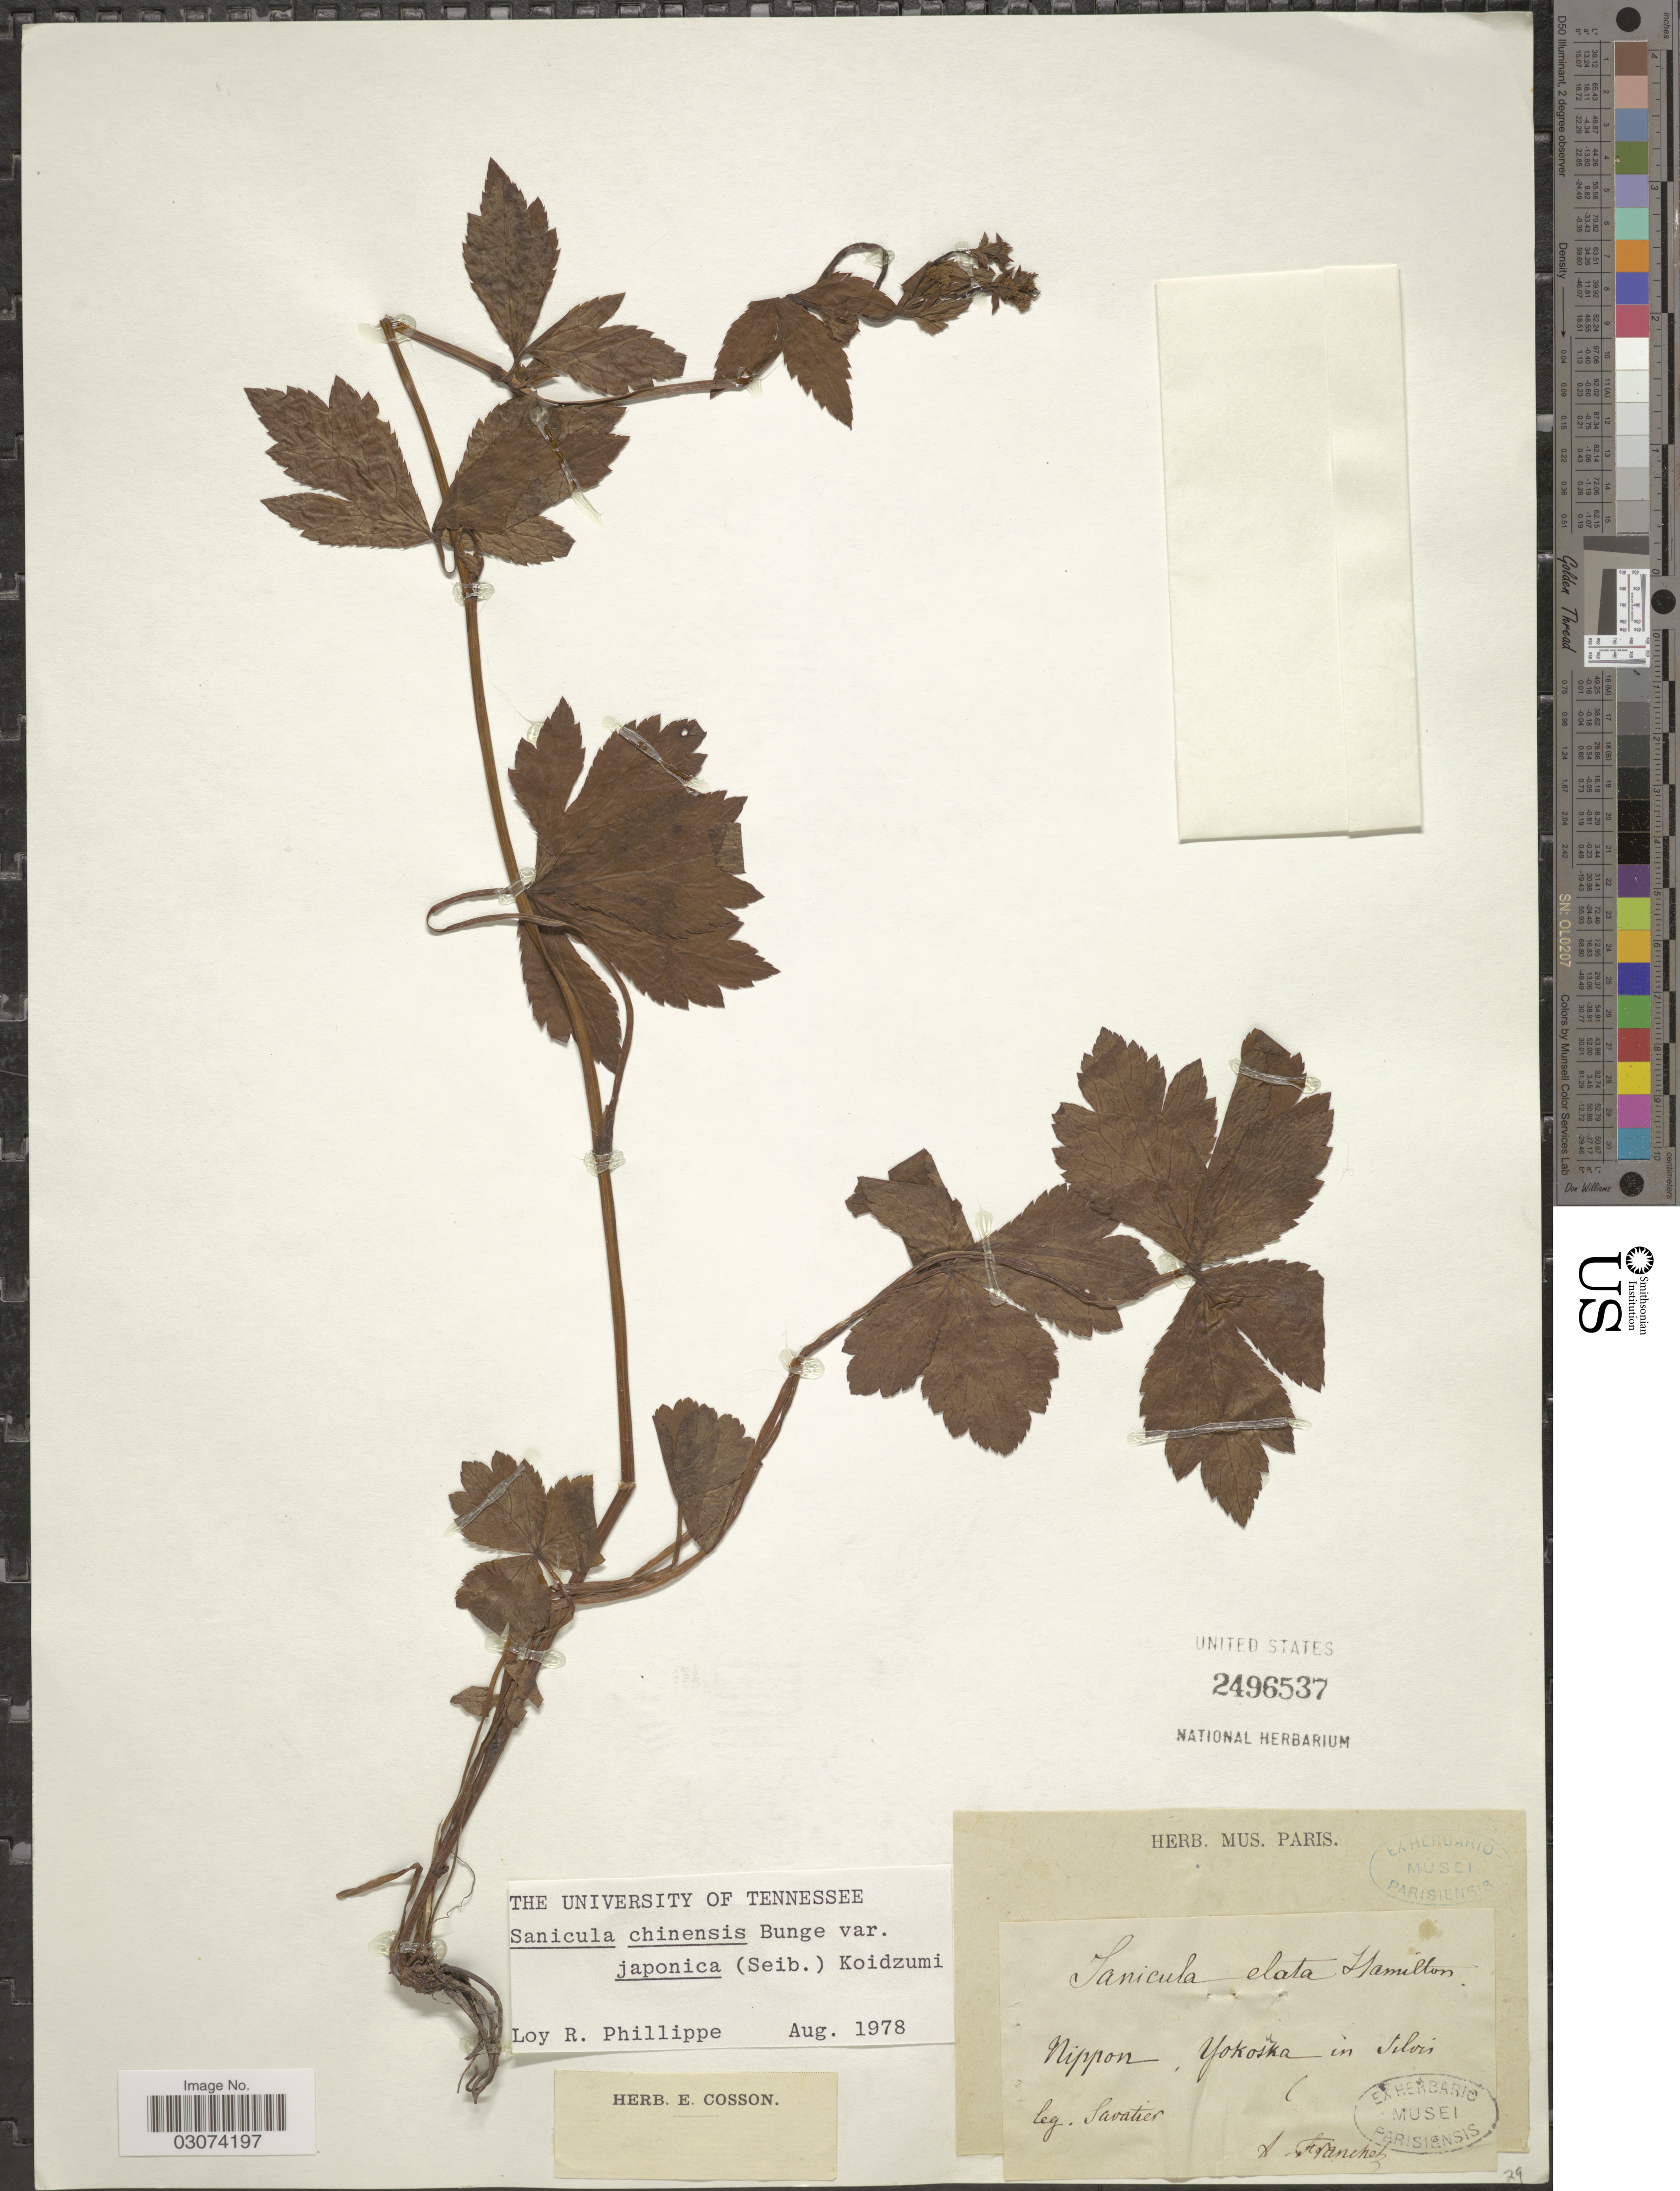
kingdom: Plantae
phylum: Tracheophyta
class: Magnoliopsida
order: Apiales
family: Apiaceae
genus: Sanicula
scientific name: Sanicula chinensis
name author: Bunge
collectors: Savatier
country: Japan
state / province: Kanagawa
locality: Nippon. Yokosuka in silvis.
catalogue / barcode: US 2496537